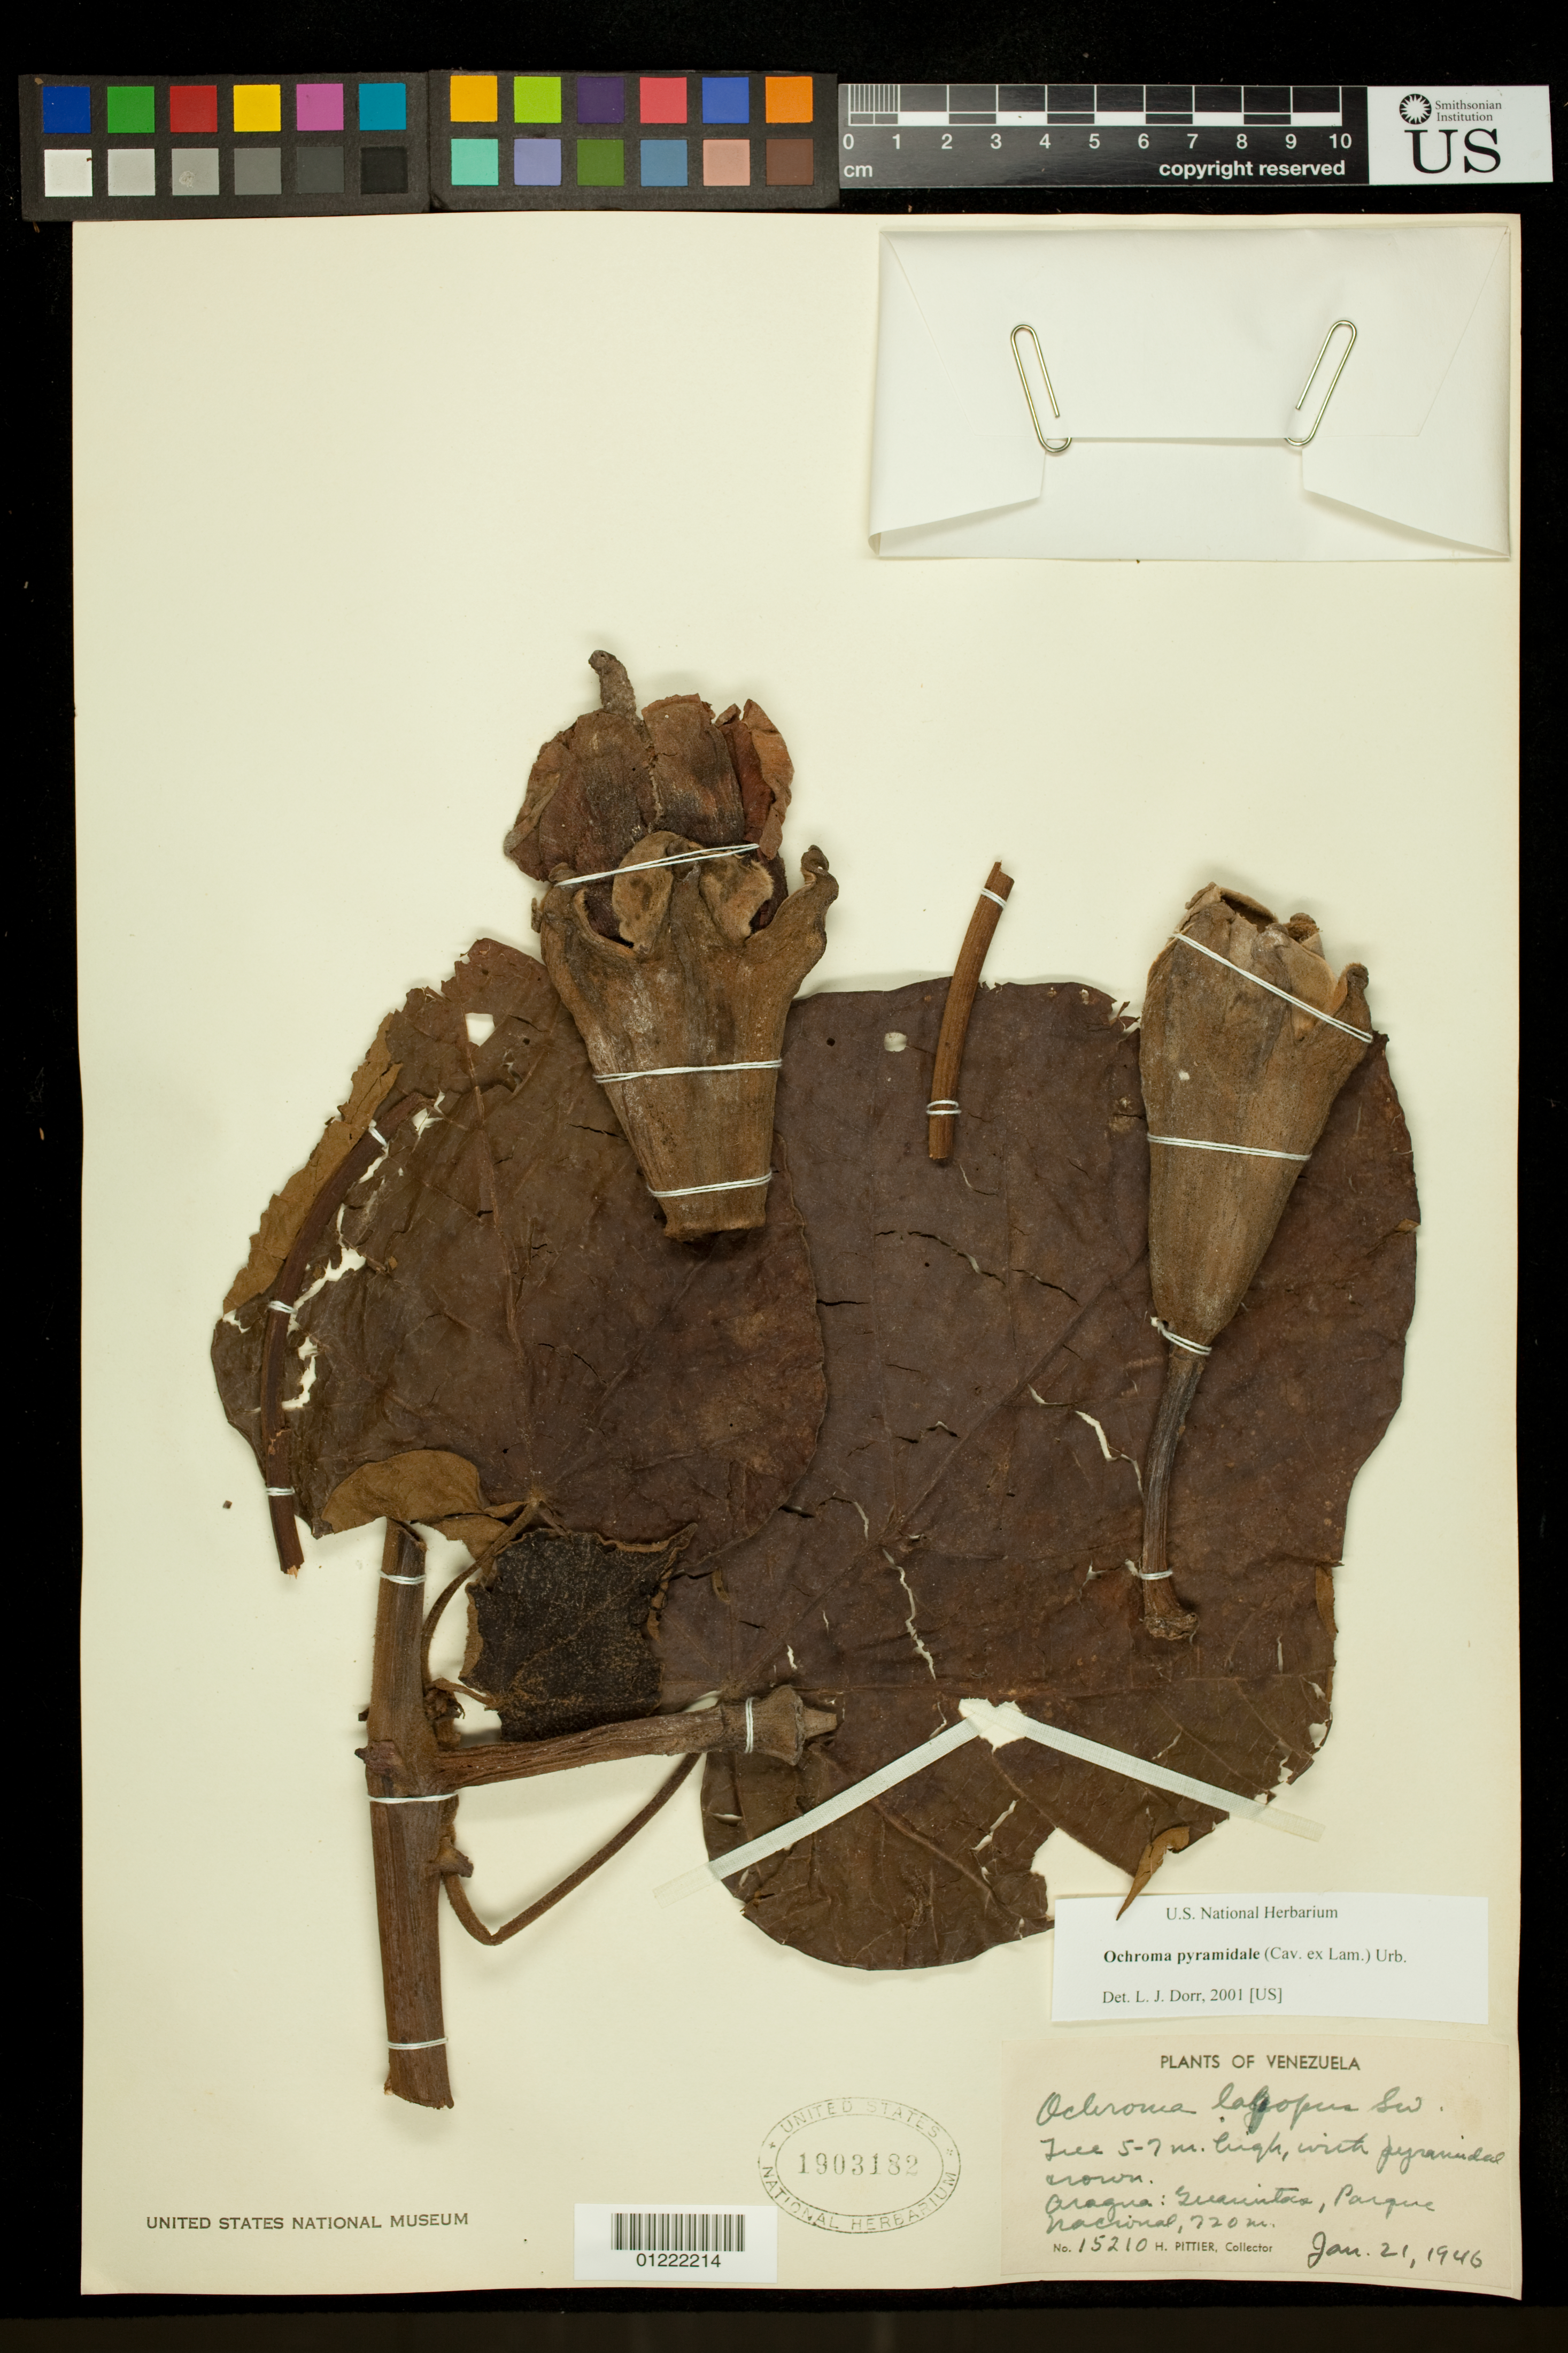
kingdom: Plantae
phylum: Tracheophyta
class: Magnoliopsida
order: Malvales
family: Malvaceae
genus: Ochroma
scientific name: Ochroma pyramidale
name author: (Cav. ex Lam.) Urb.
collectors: H. F. Pittier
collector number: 15210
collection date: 1946-01-21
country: Venezuela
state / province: Aragua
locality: Guanintas, Parque Nacional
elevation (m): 720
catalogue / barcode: US 1903182